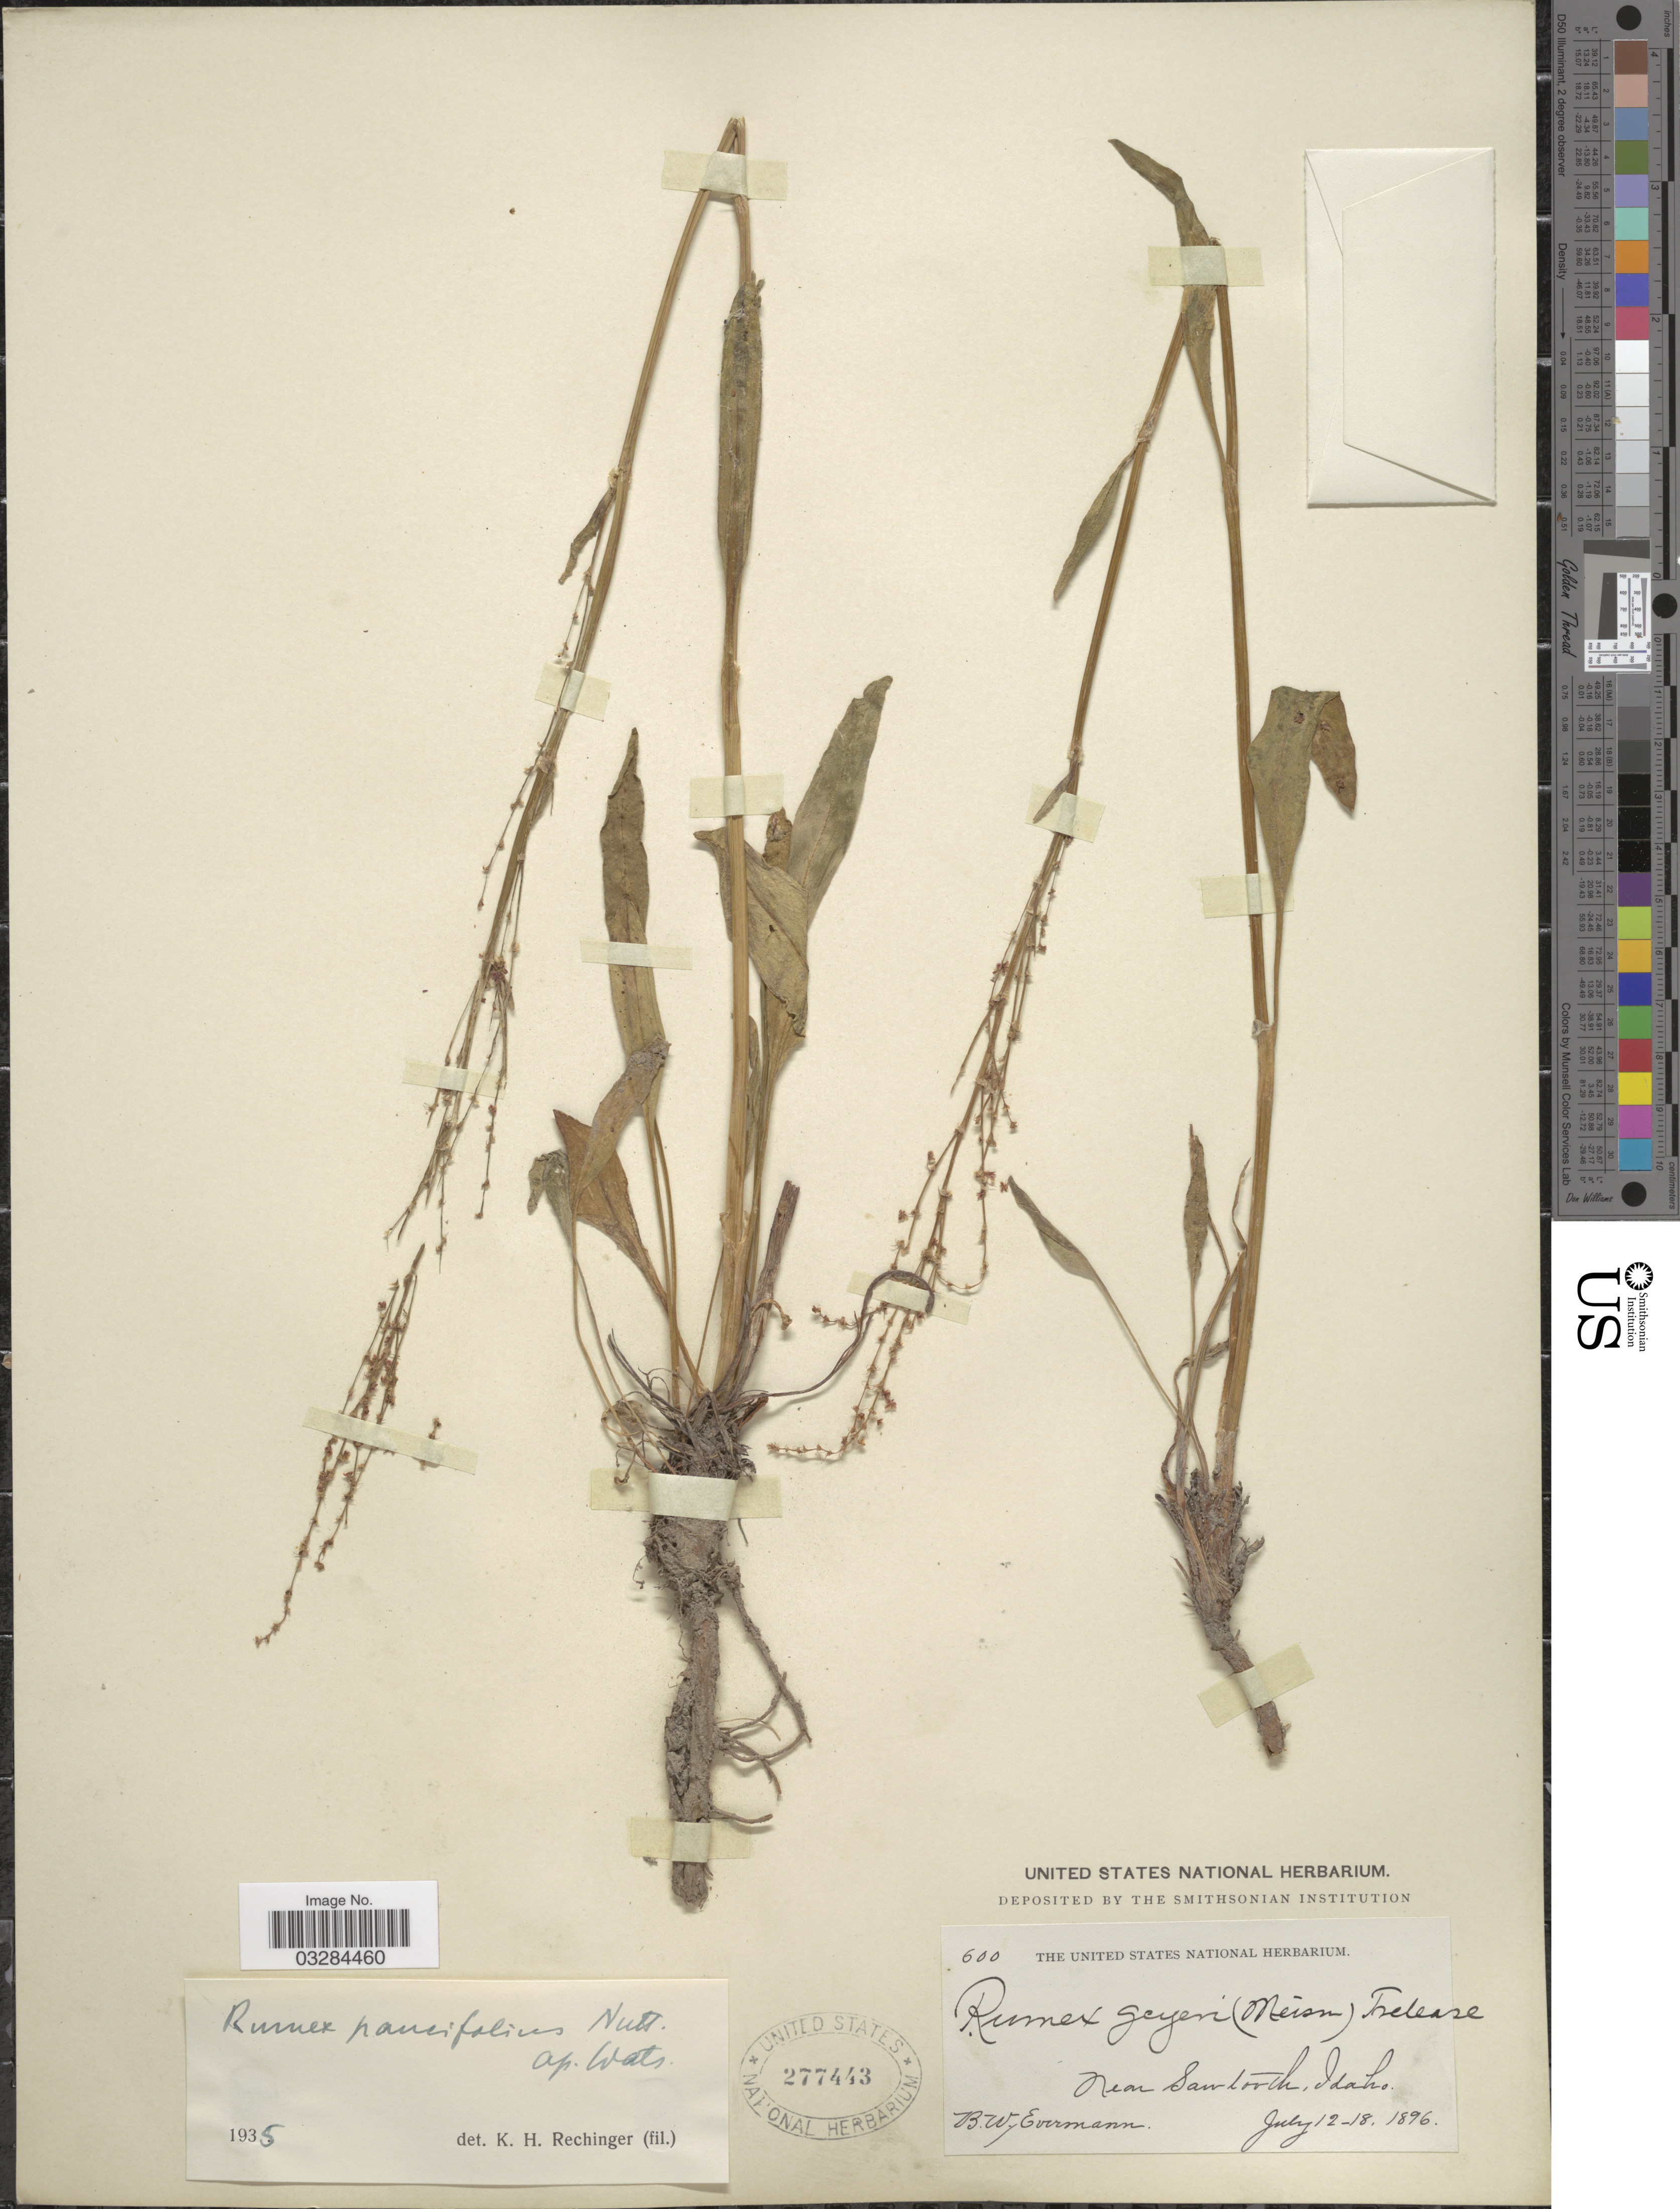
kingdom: Plantae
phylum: Tracheophyta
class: Magnoliopsida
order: Caryophyllales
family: Polygonaceae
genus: Rumex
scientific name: Rumex paucifolius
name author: Nutt.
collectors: B. W. Evermann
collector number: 600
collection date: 1896-07-12/1896-07-18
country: United States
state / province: Idaho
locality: Near Sawtooth.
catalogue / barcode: US 277443